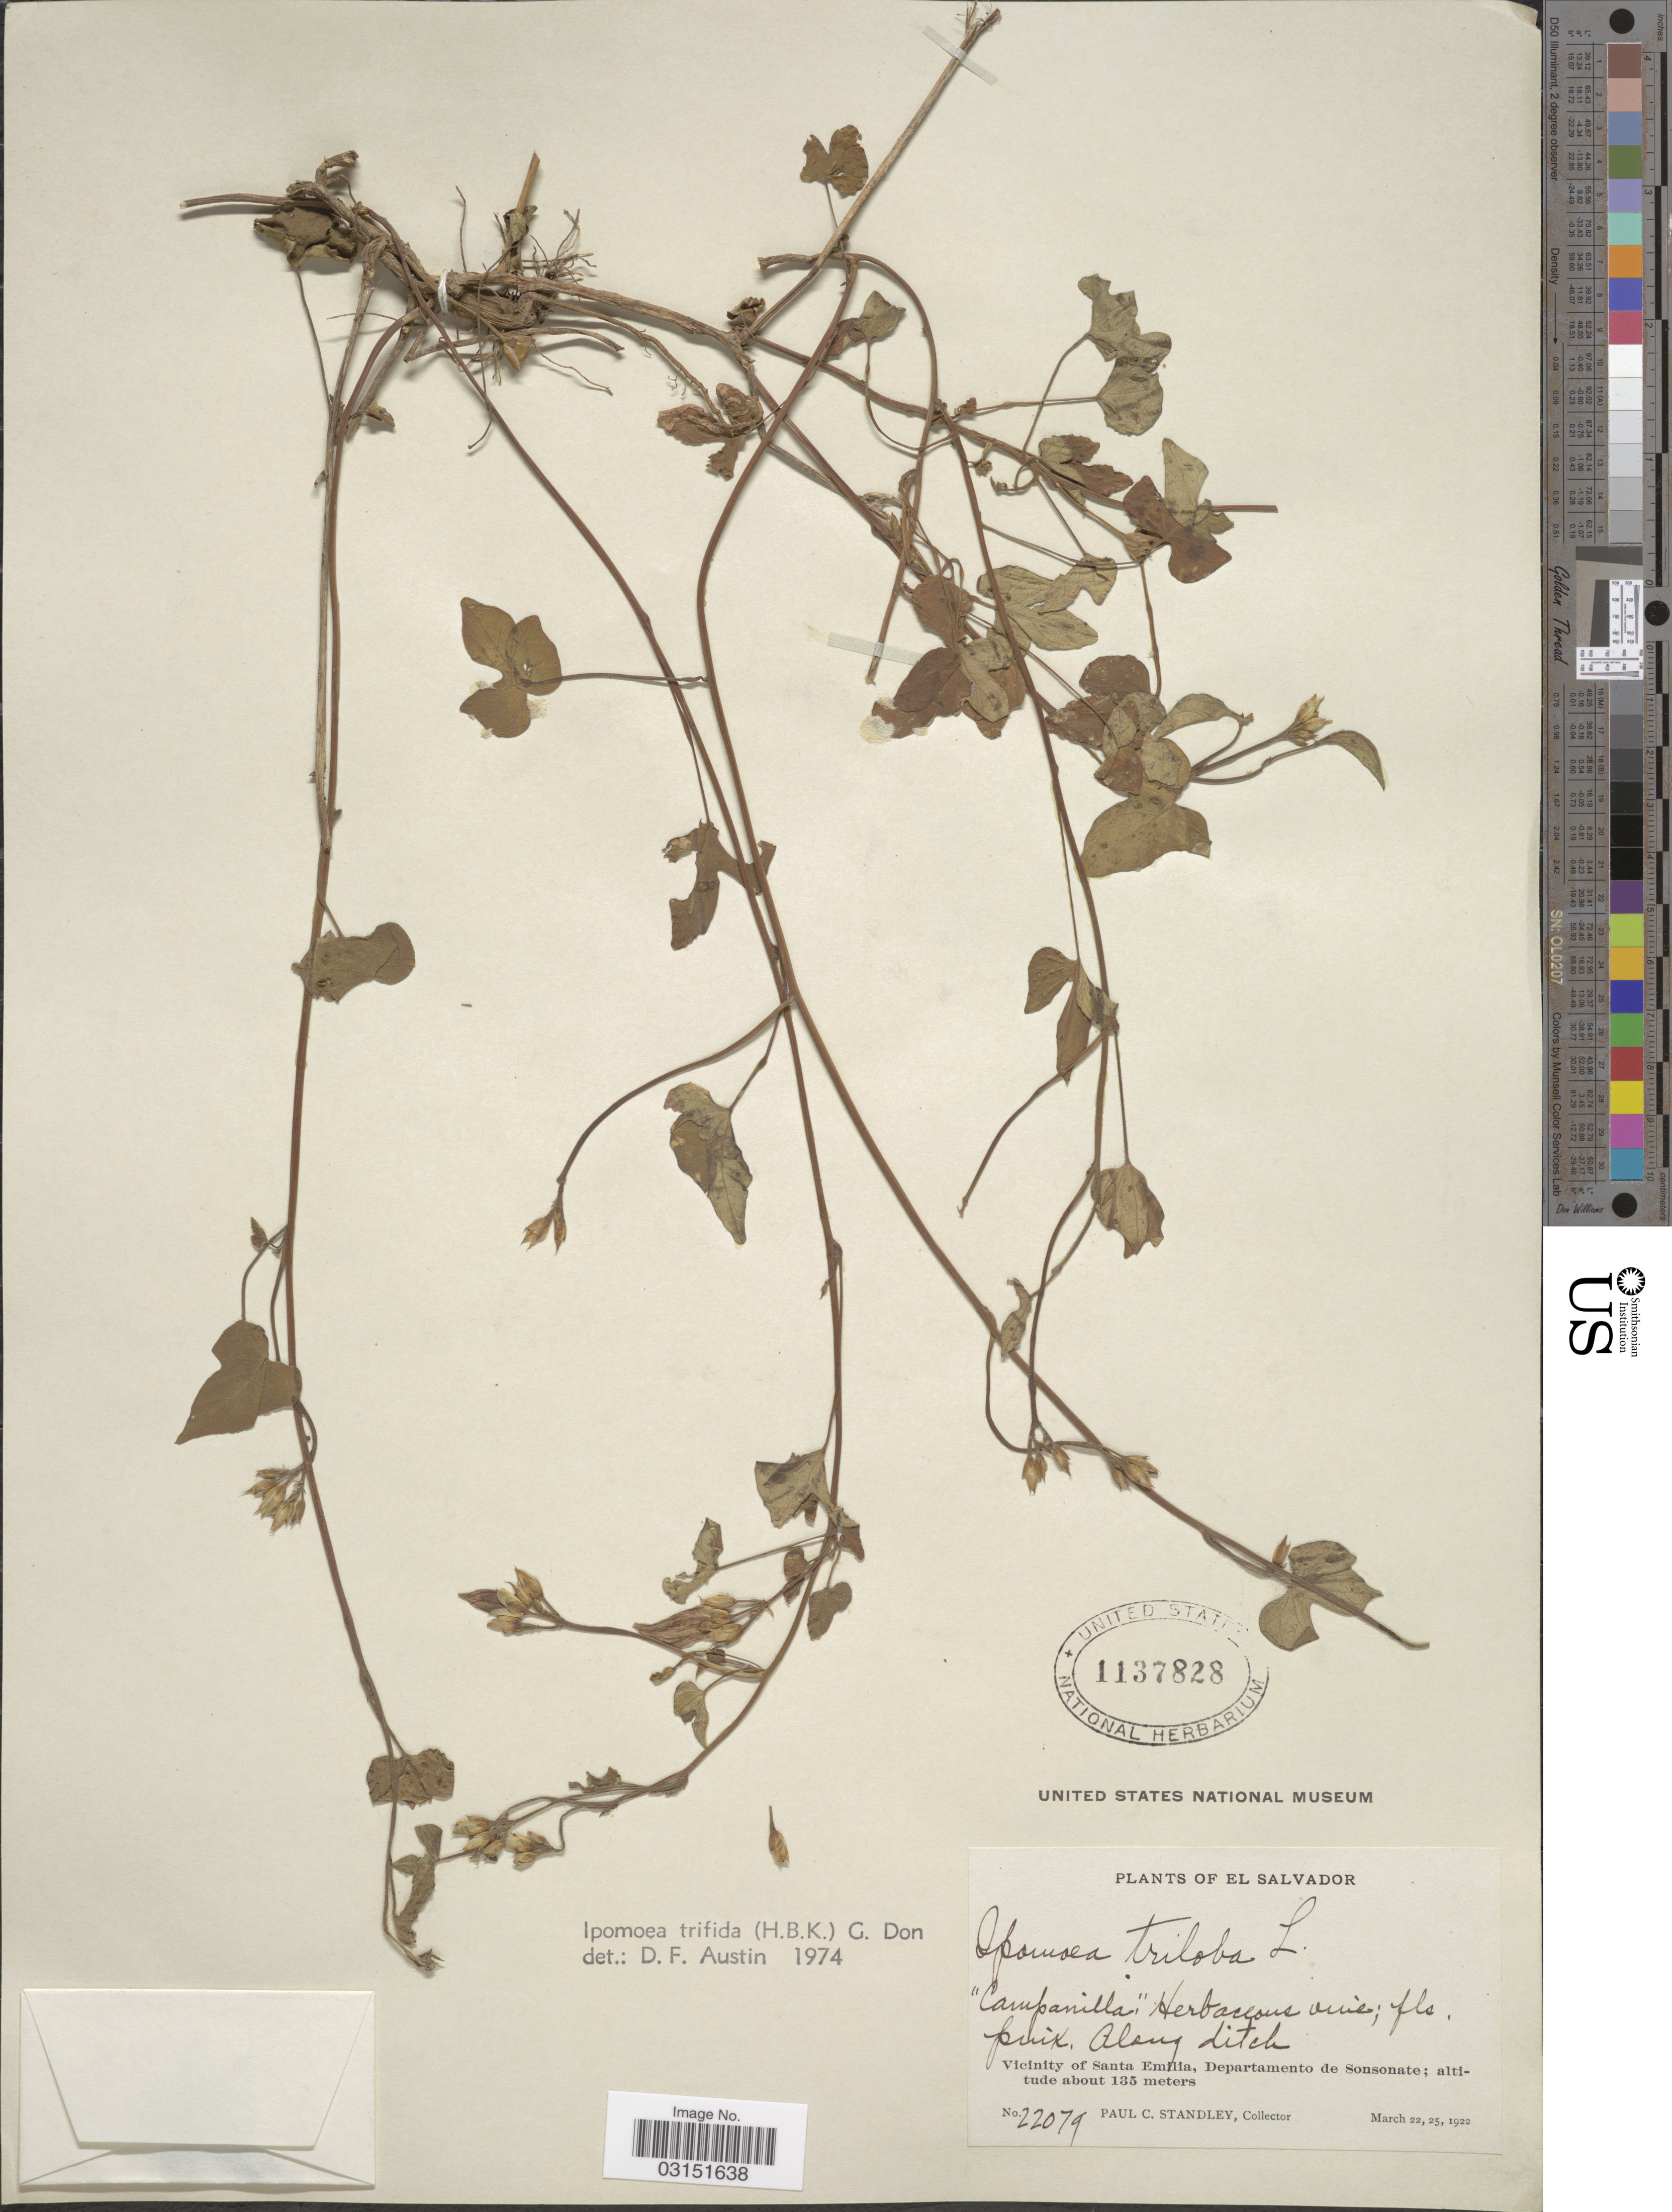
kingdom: Plantae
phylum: Tracheophyta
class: Magnoliopsida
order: Solanales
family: Convolvulaceae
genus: Ipomoea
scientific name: Ipomoea trifida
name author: (Kunth) G. Don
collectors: P. C. Standley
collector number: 22079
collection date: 1922-03-22/1922-03-25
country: El Salvador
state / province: Sonsonate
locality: Vicinity of Santa Emilia, Departamento de Sonsonate.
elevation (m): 135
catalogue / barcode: US 1137828